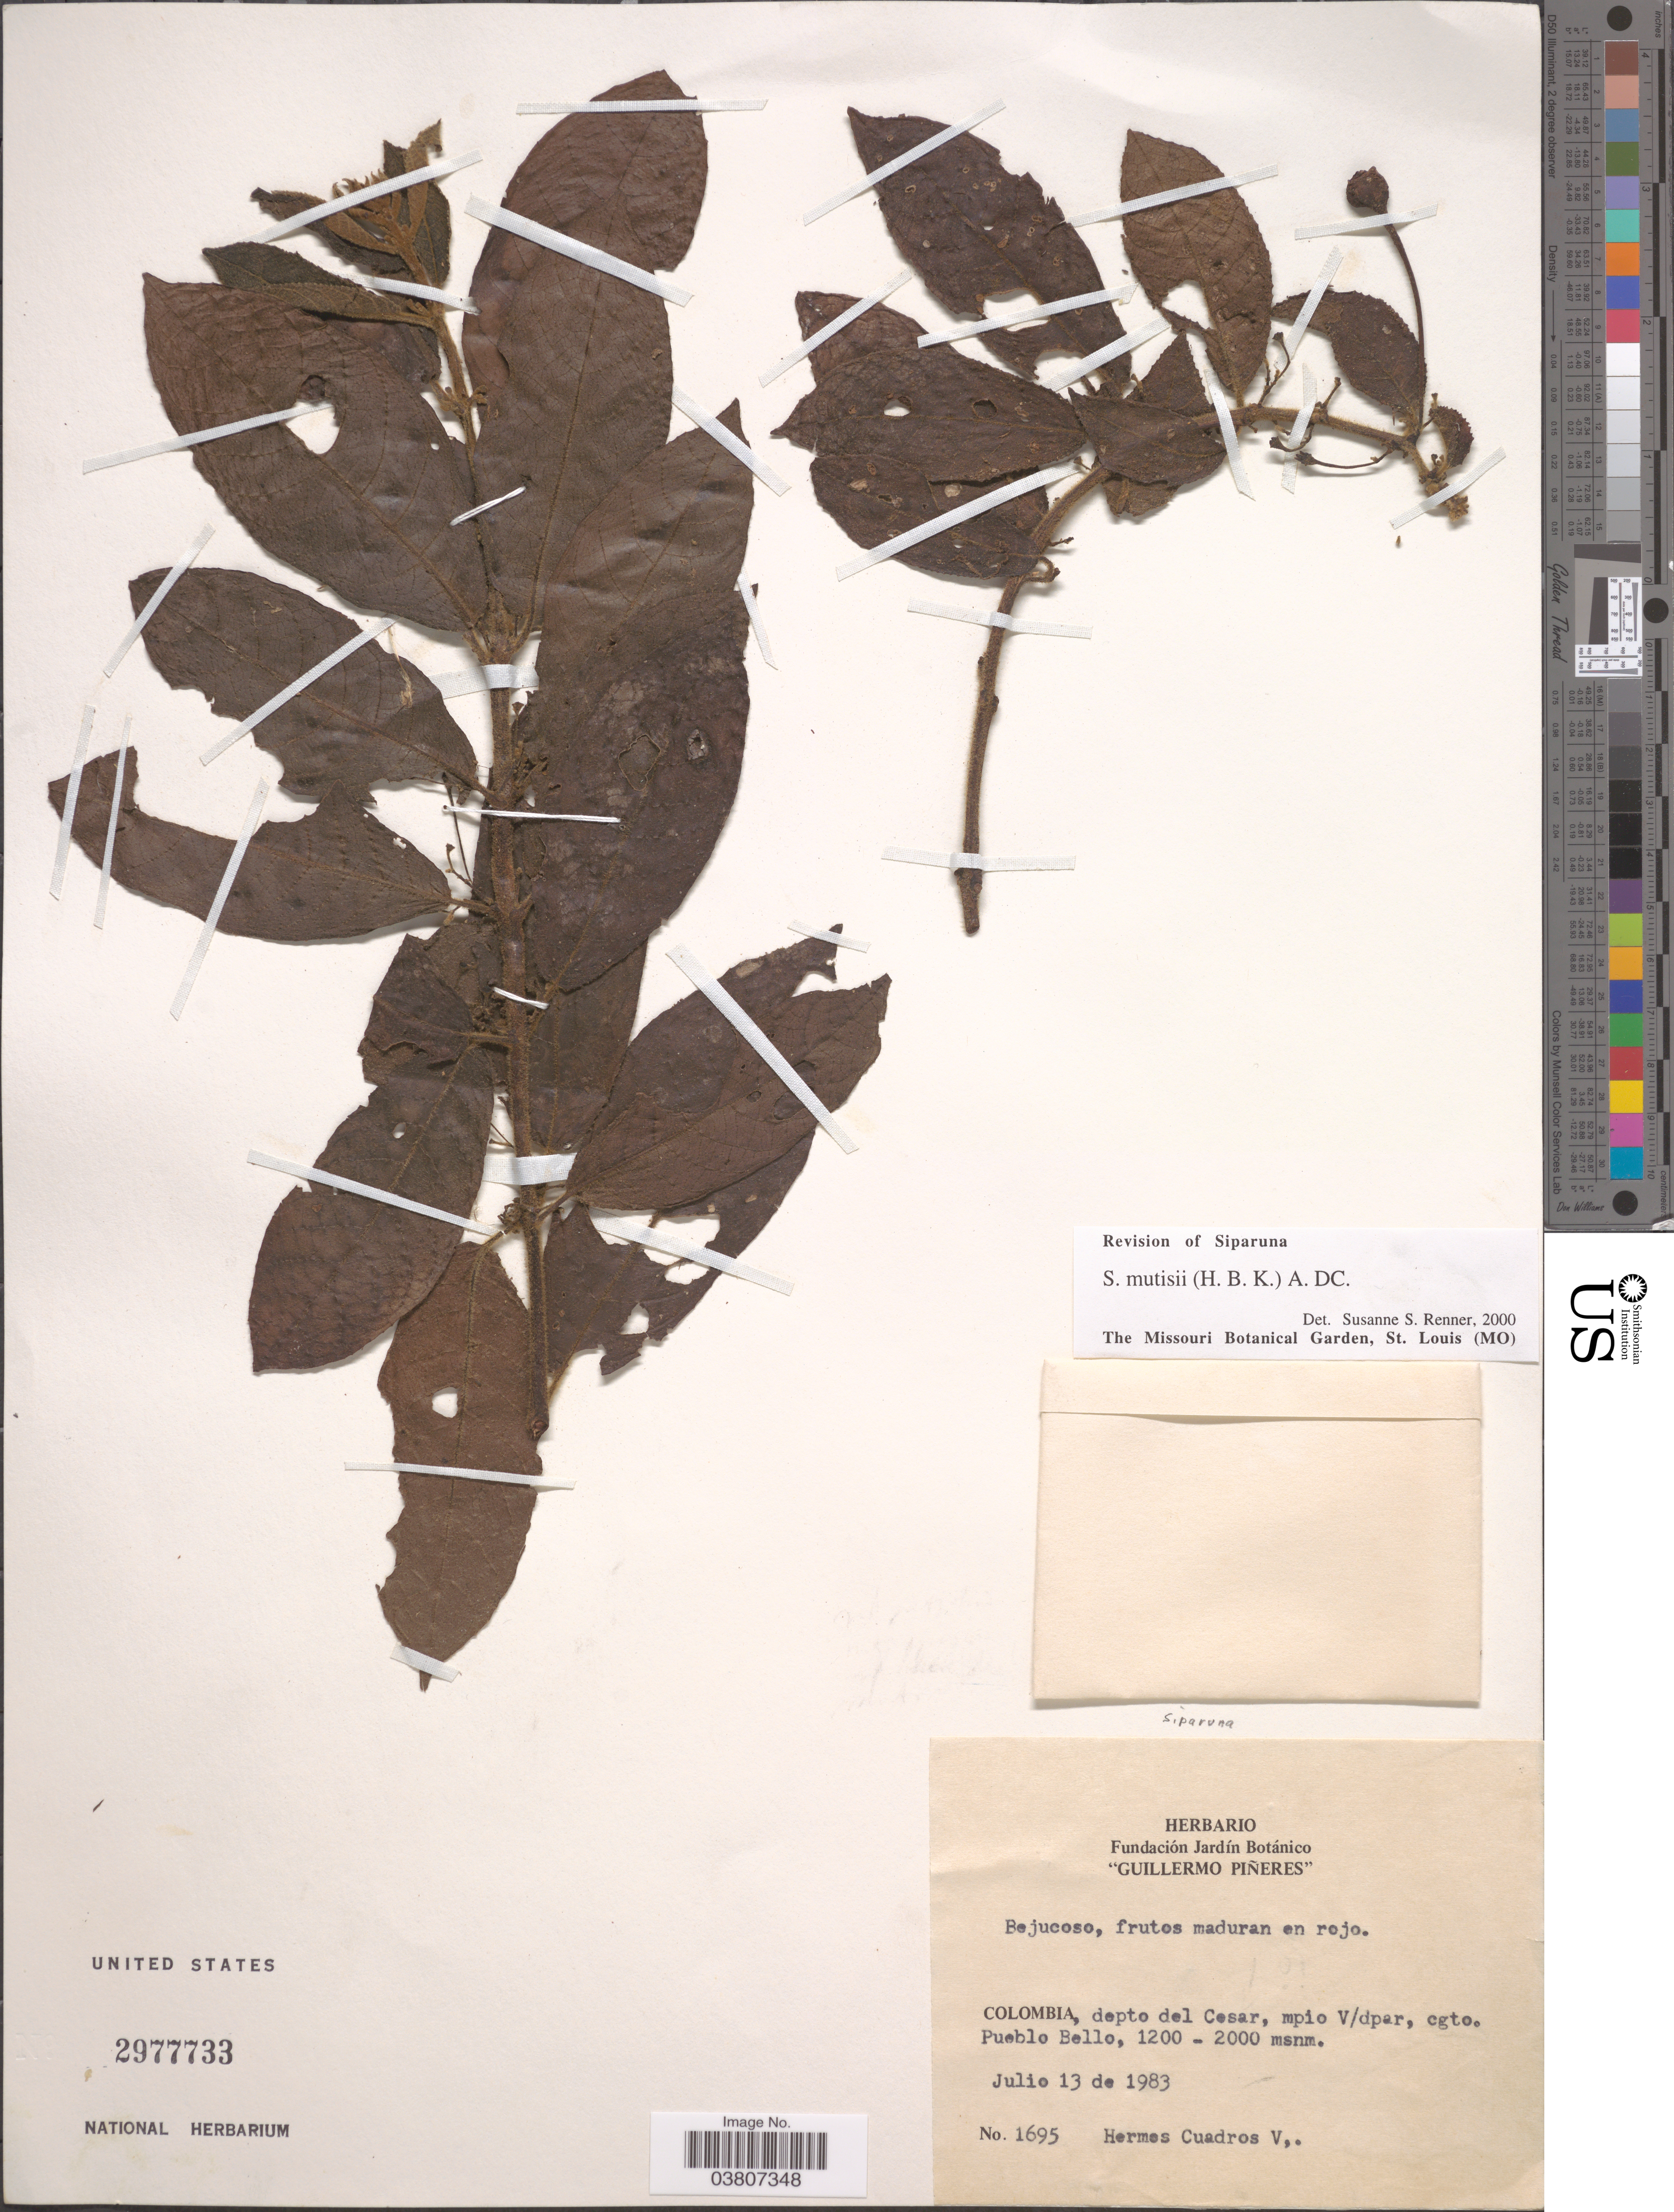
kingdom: Plantae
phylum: Tracheophyta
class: Magnoliopsida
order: Laurales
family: Siparunaceae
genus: Siparuna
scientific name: Siparuna mutisii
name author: (Kunth) A. DC.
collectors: H. Cuadros V.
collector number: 1695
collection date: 1983-07-13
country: Colombia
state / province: Cesar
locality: Depto del Cesar, mpio V/dpar, cgto. Pueblo Bello.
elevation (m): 1200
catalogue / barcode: US 2977733